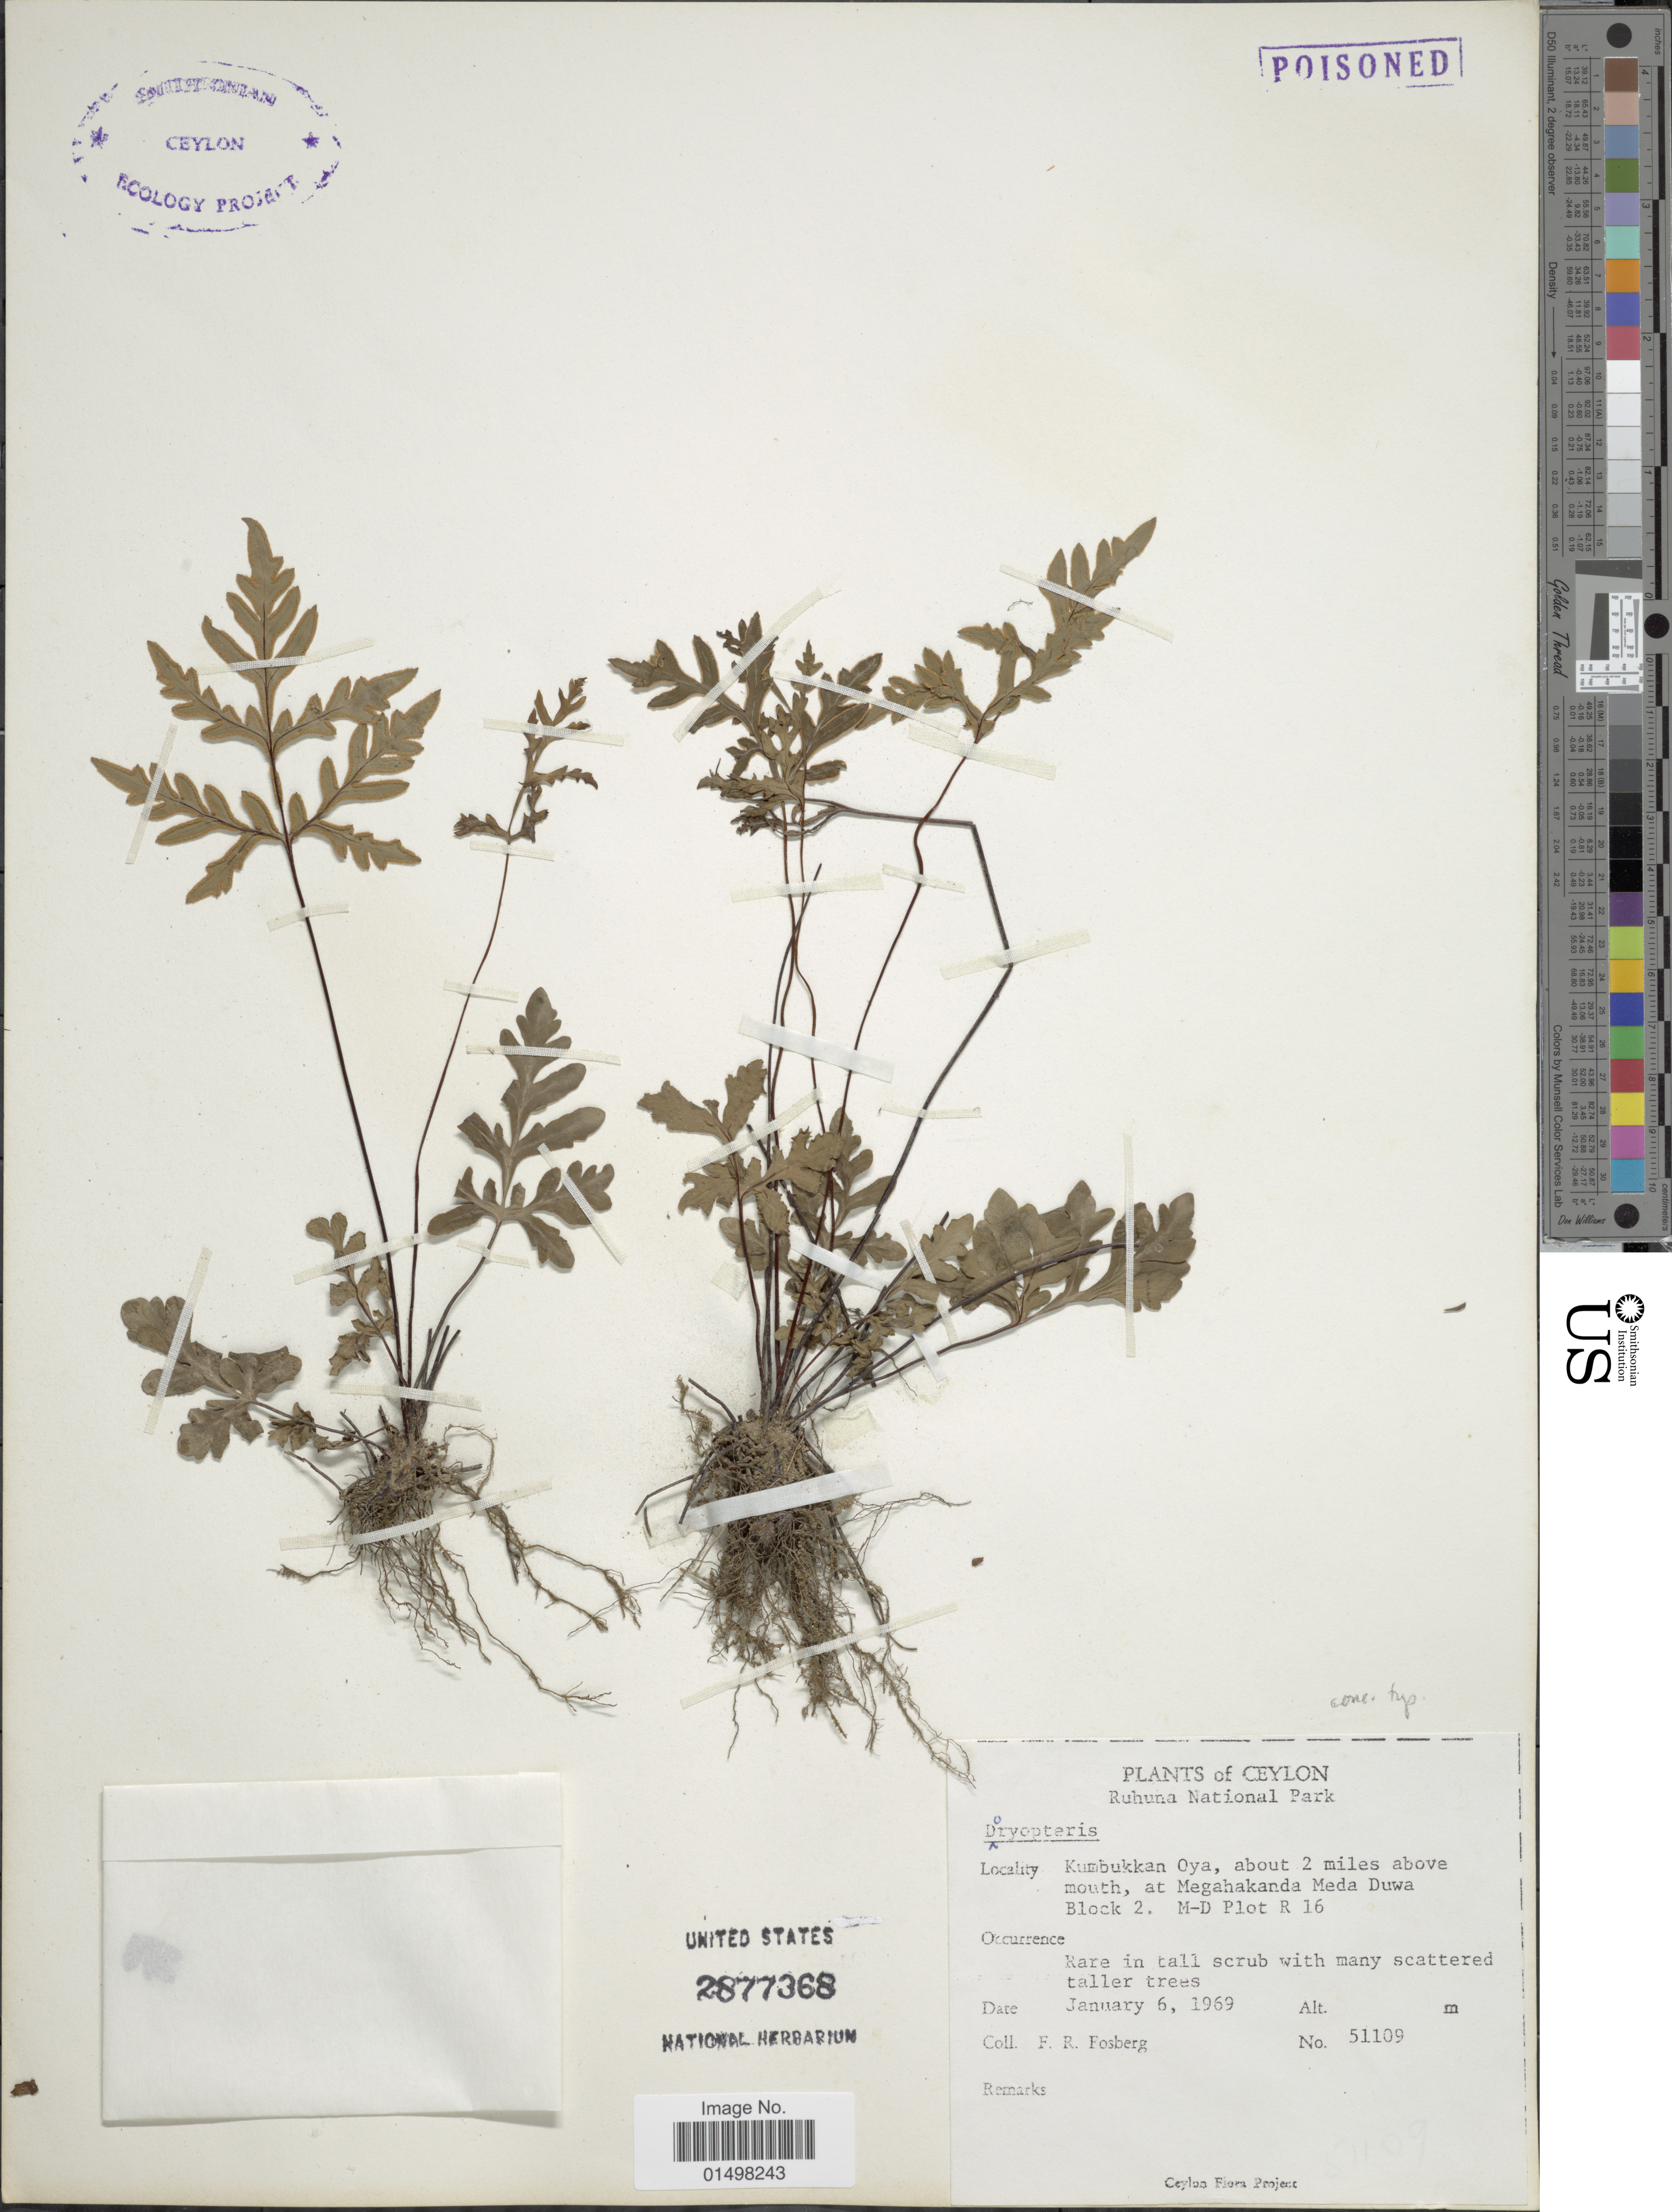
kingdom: Plantae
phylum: Tracheophyta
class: Polypodiopsida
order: Polypodiales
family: Pteridaceae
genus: Doryopteris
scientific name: Doryopteris concolor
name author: (Langsd. & Fisch.) Kuhn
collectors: F. R. Fosberg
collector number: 51109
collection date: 1969-01-06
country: Sri Lanka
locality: Ceylon. Ruhuna National Park. Kumbukkan Oya, about 2 miles above mouth, at Megahakanda Meda Duwa Block 2. M-D Plot R 16.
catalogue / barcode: US 2877368